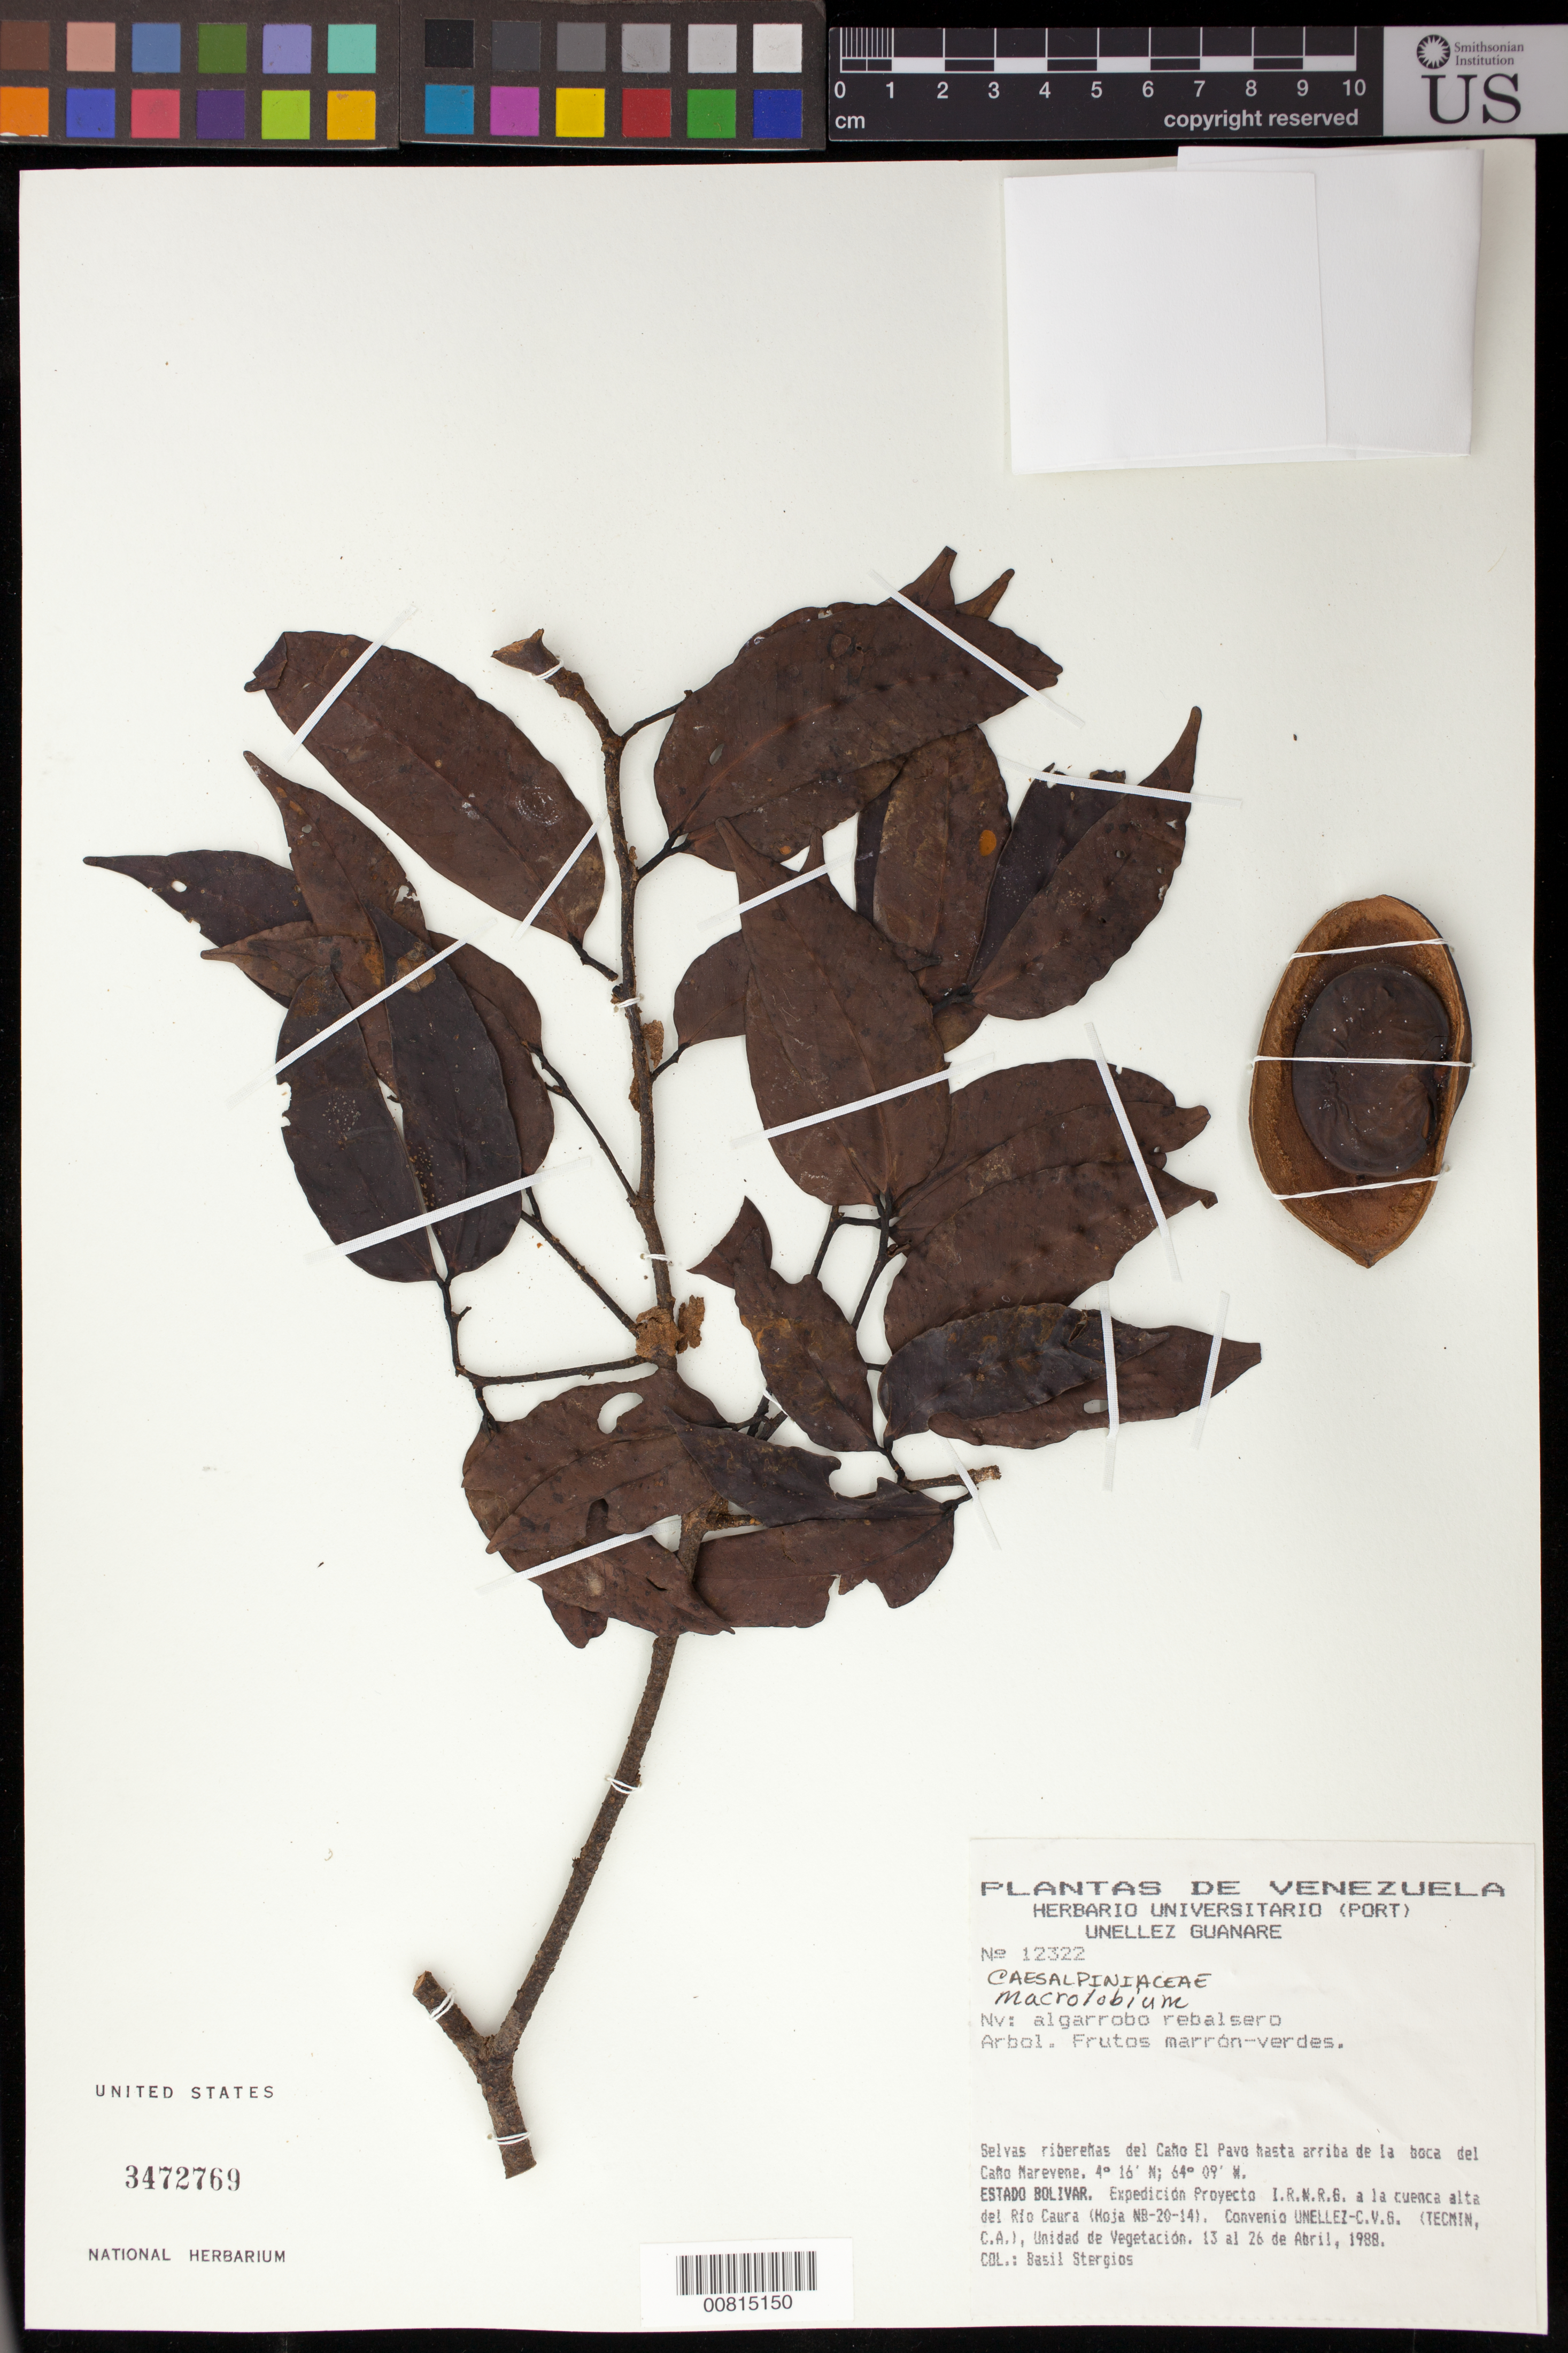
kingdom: Plantae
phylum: Tracheophyta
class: Magnoliopsida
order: Fabales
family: Fabaceae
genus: Macrolobium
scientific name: Macrolobium sp.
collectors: B. G. Stergios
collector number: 12322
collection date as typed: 13-Apr-88 to 26-Apr-88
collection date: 1988-04-13/1988-04-26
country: Venezuela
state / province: Bolívar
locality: Río Caura, Caño El Pavo, boca del Caño Marevene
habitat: Selvas riberenas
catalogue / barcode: US 3472769